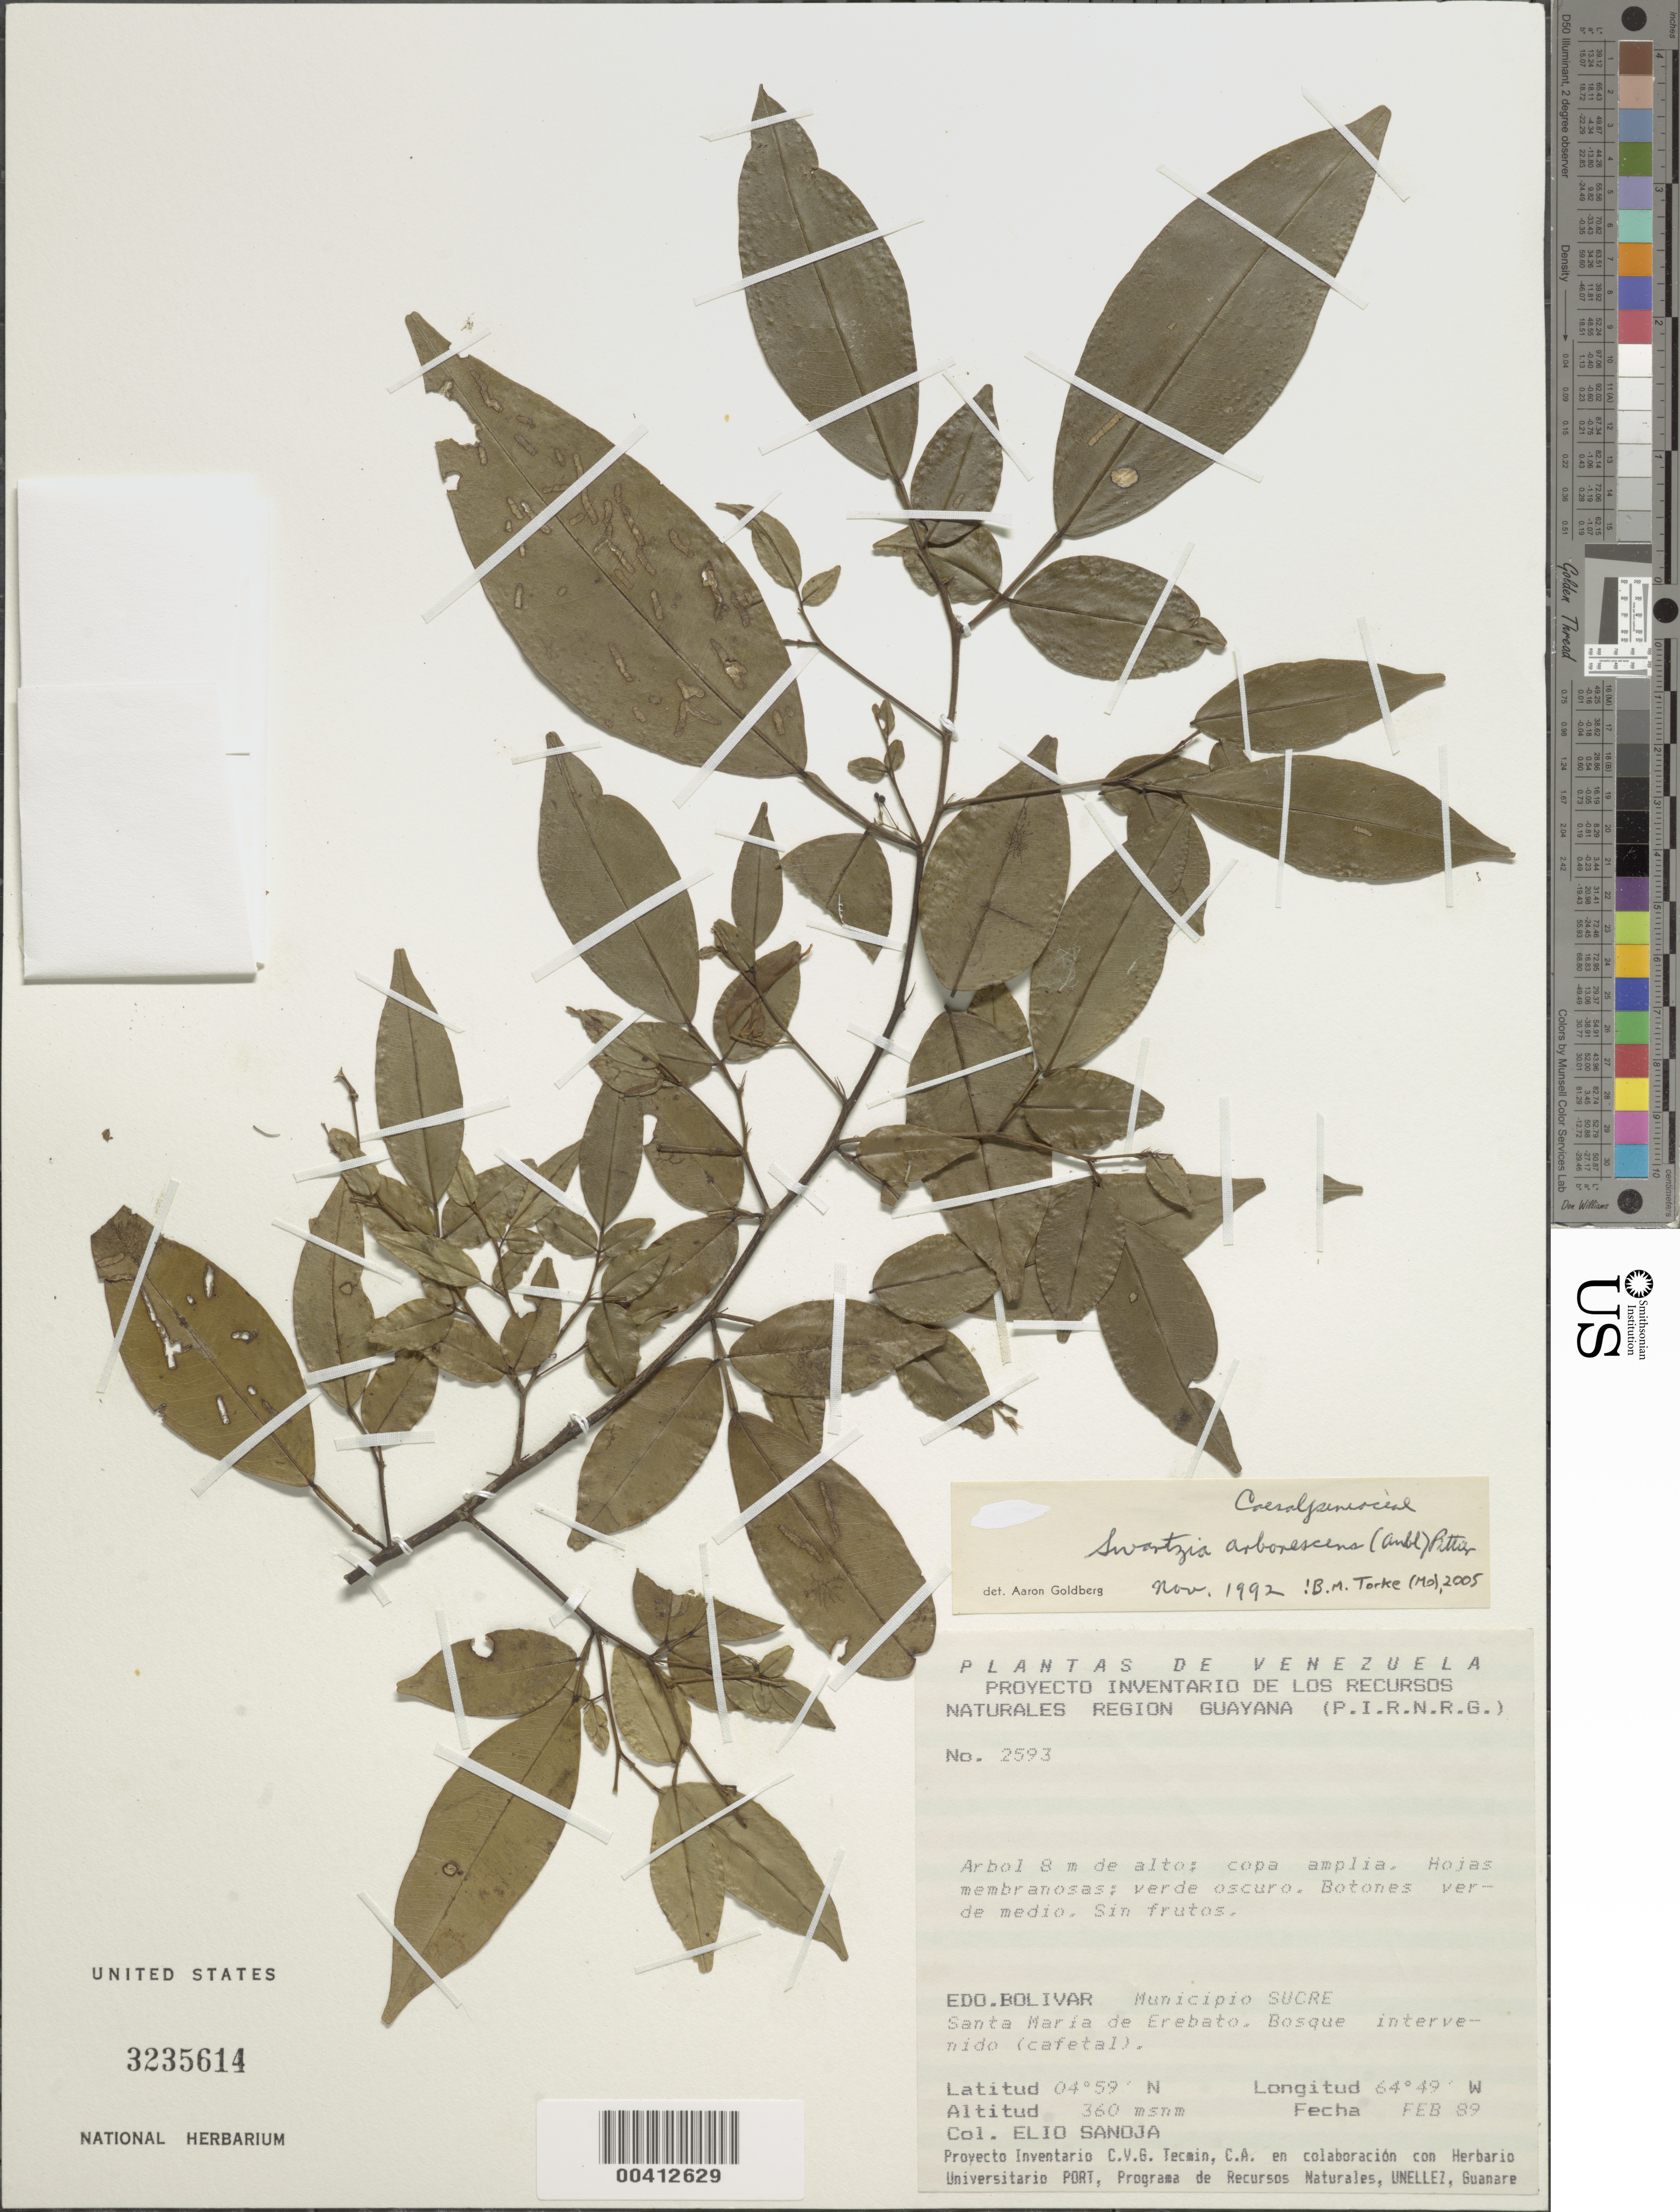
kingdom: Plantae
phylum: Tracheophyta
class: Magnoliopsida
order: Fabales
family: Fabaceae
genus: Swartzia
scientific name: Swartzia arborescens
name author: (Aubl.) Pittier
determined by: Goldberg, Aaron, (US), NMNH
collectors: E. Sanoja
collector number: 2593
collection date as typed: Feb 1989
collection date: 1989-02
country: Venezuela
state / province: Bolivar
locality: Santa maria de erebato, sucre mun.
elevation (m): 360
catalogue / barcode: US 3235614